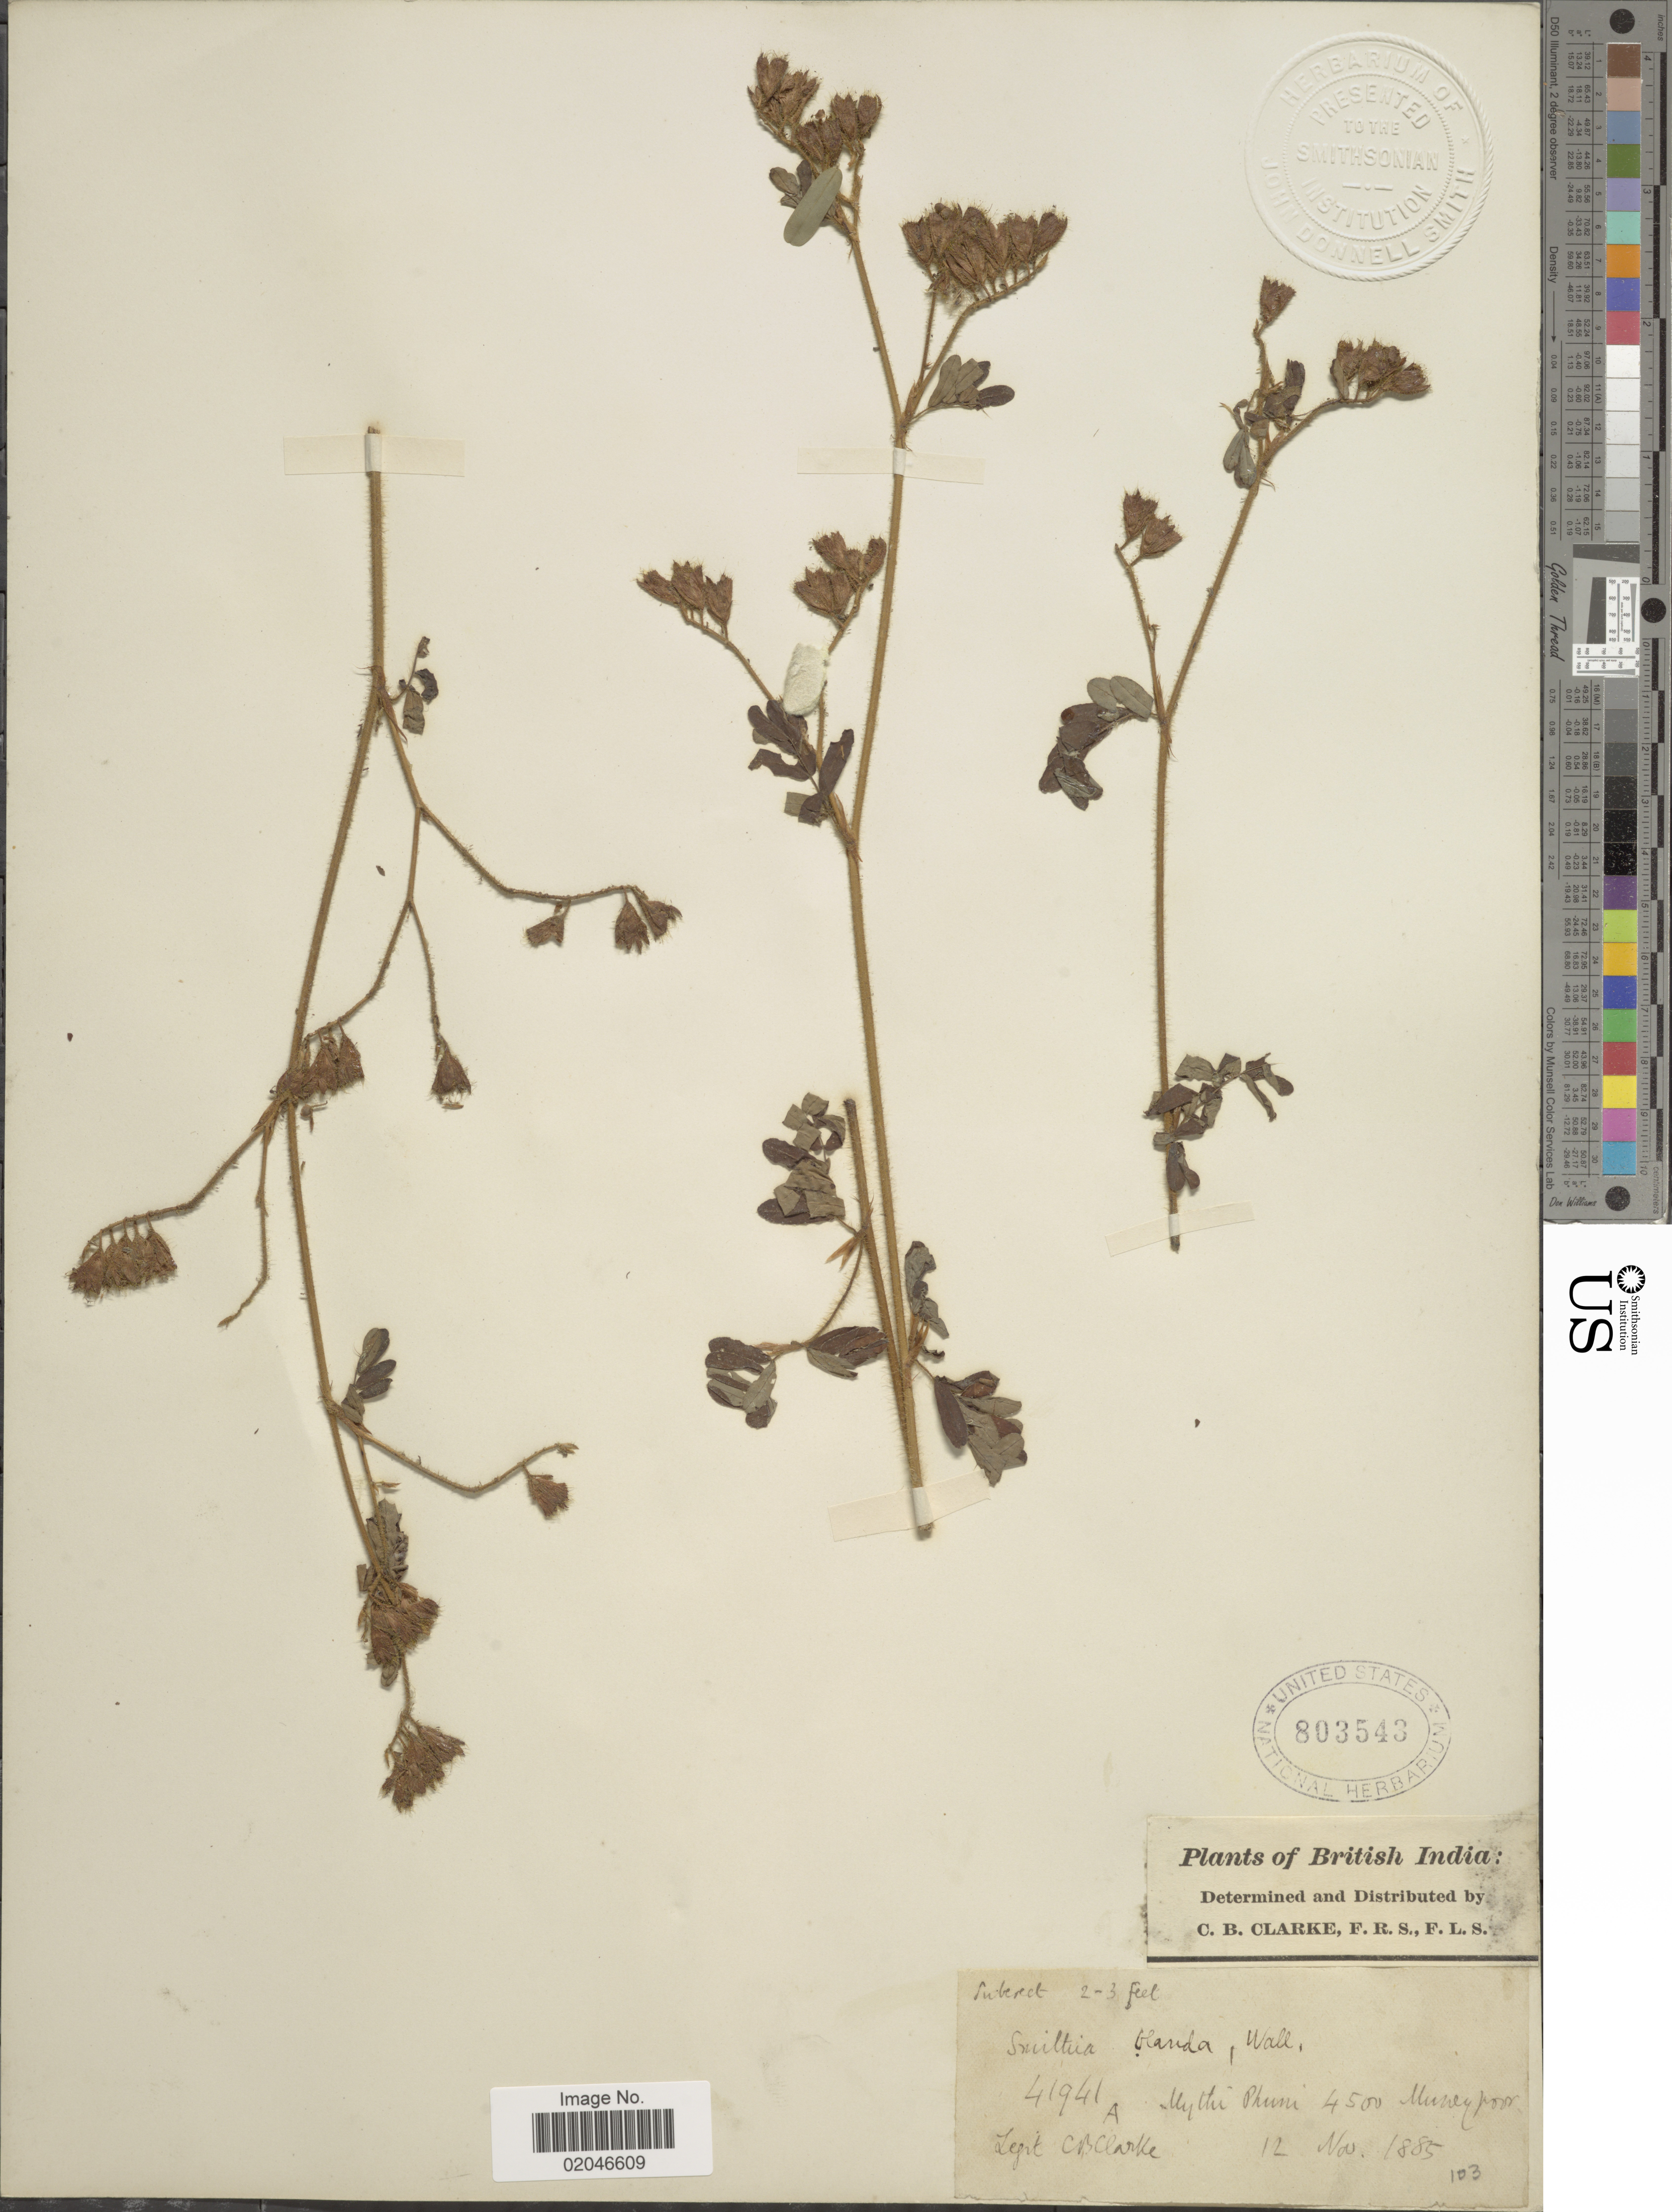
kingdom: Plantae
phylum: Tracheophyta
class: Magnoliopsida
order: Fabales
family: Fabaceae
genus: Smithia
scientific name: Smithia blanda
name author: Wall.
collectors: C. B. Clarke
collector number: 41941A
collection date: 1885-11-12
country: India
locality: British India, Mythi Phum, Mus [illegible text]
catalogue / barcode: US 803543